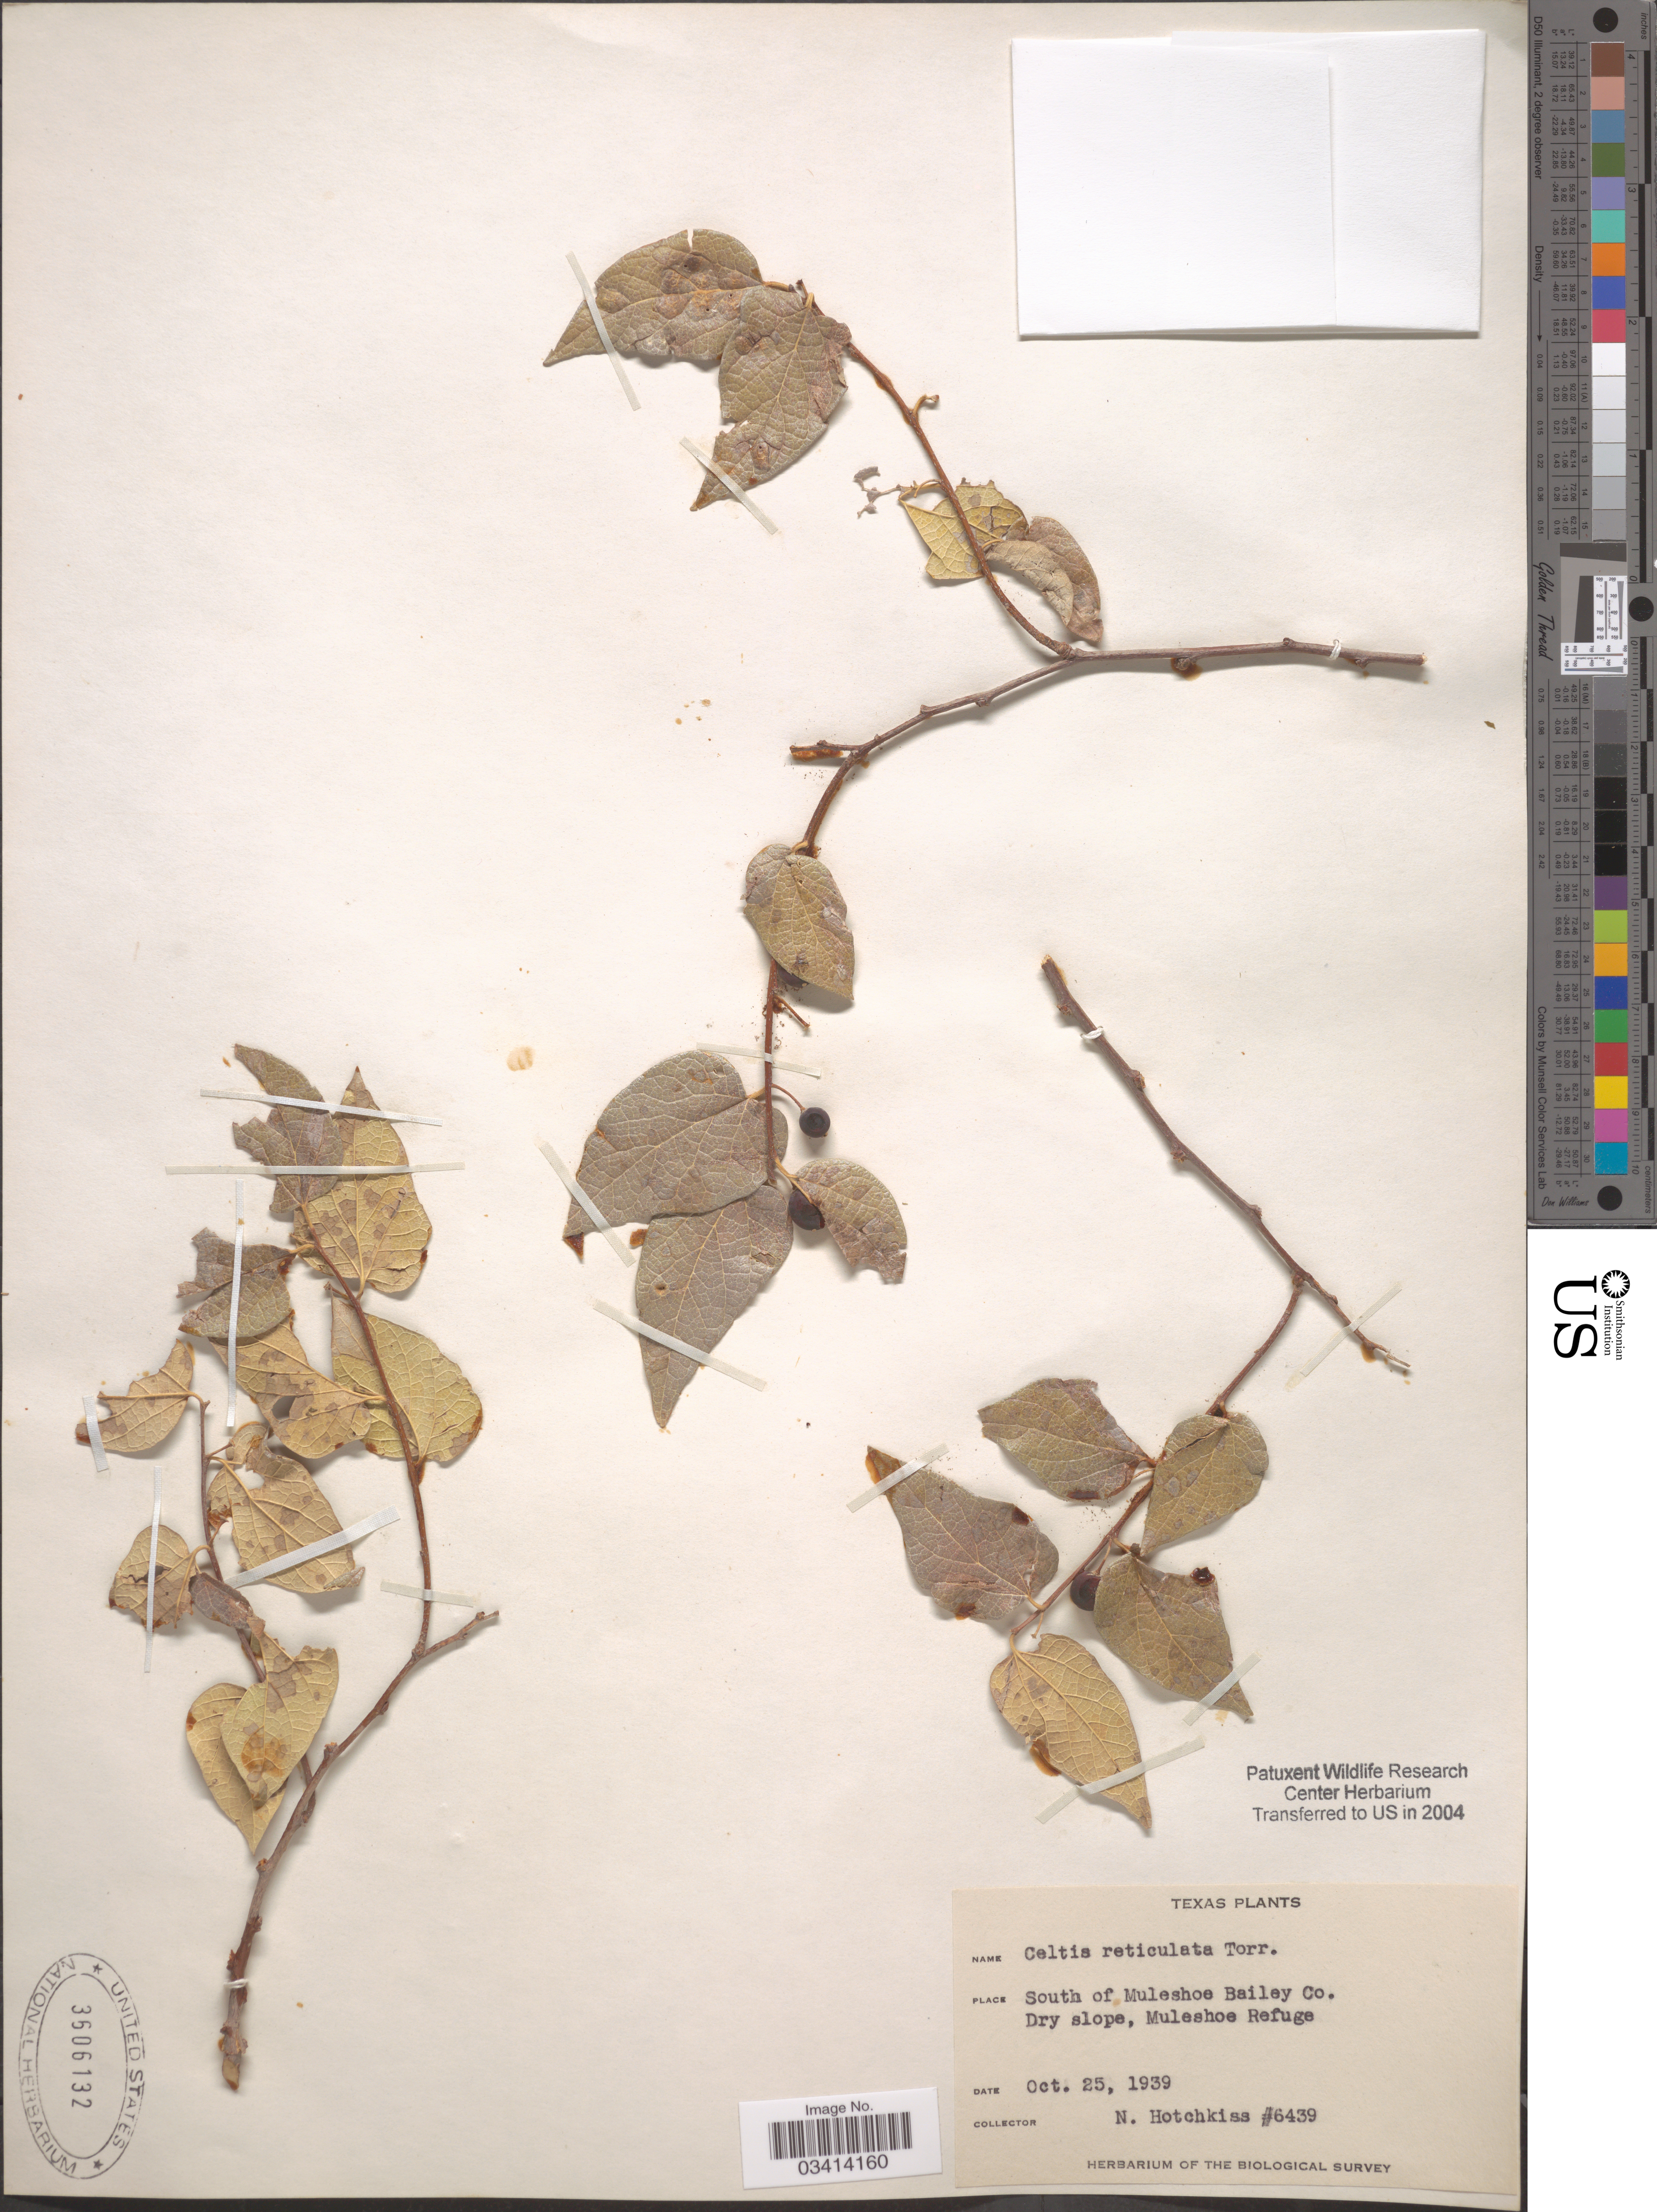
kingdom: Plantae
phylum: Tracheophyta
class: Magnoliopsida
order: Rosales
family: Cannabaceae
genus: Celtis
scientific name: Celtis reticulata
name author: Torr.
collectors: N. Hothckiss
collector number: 6439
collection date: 1939-10-25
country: United States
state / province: Texas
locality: South of Muleshoe Bailey Co. Dry slope, Muleshoe Refuge.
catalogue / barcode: US 3606132